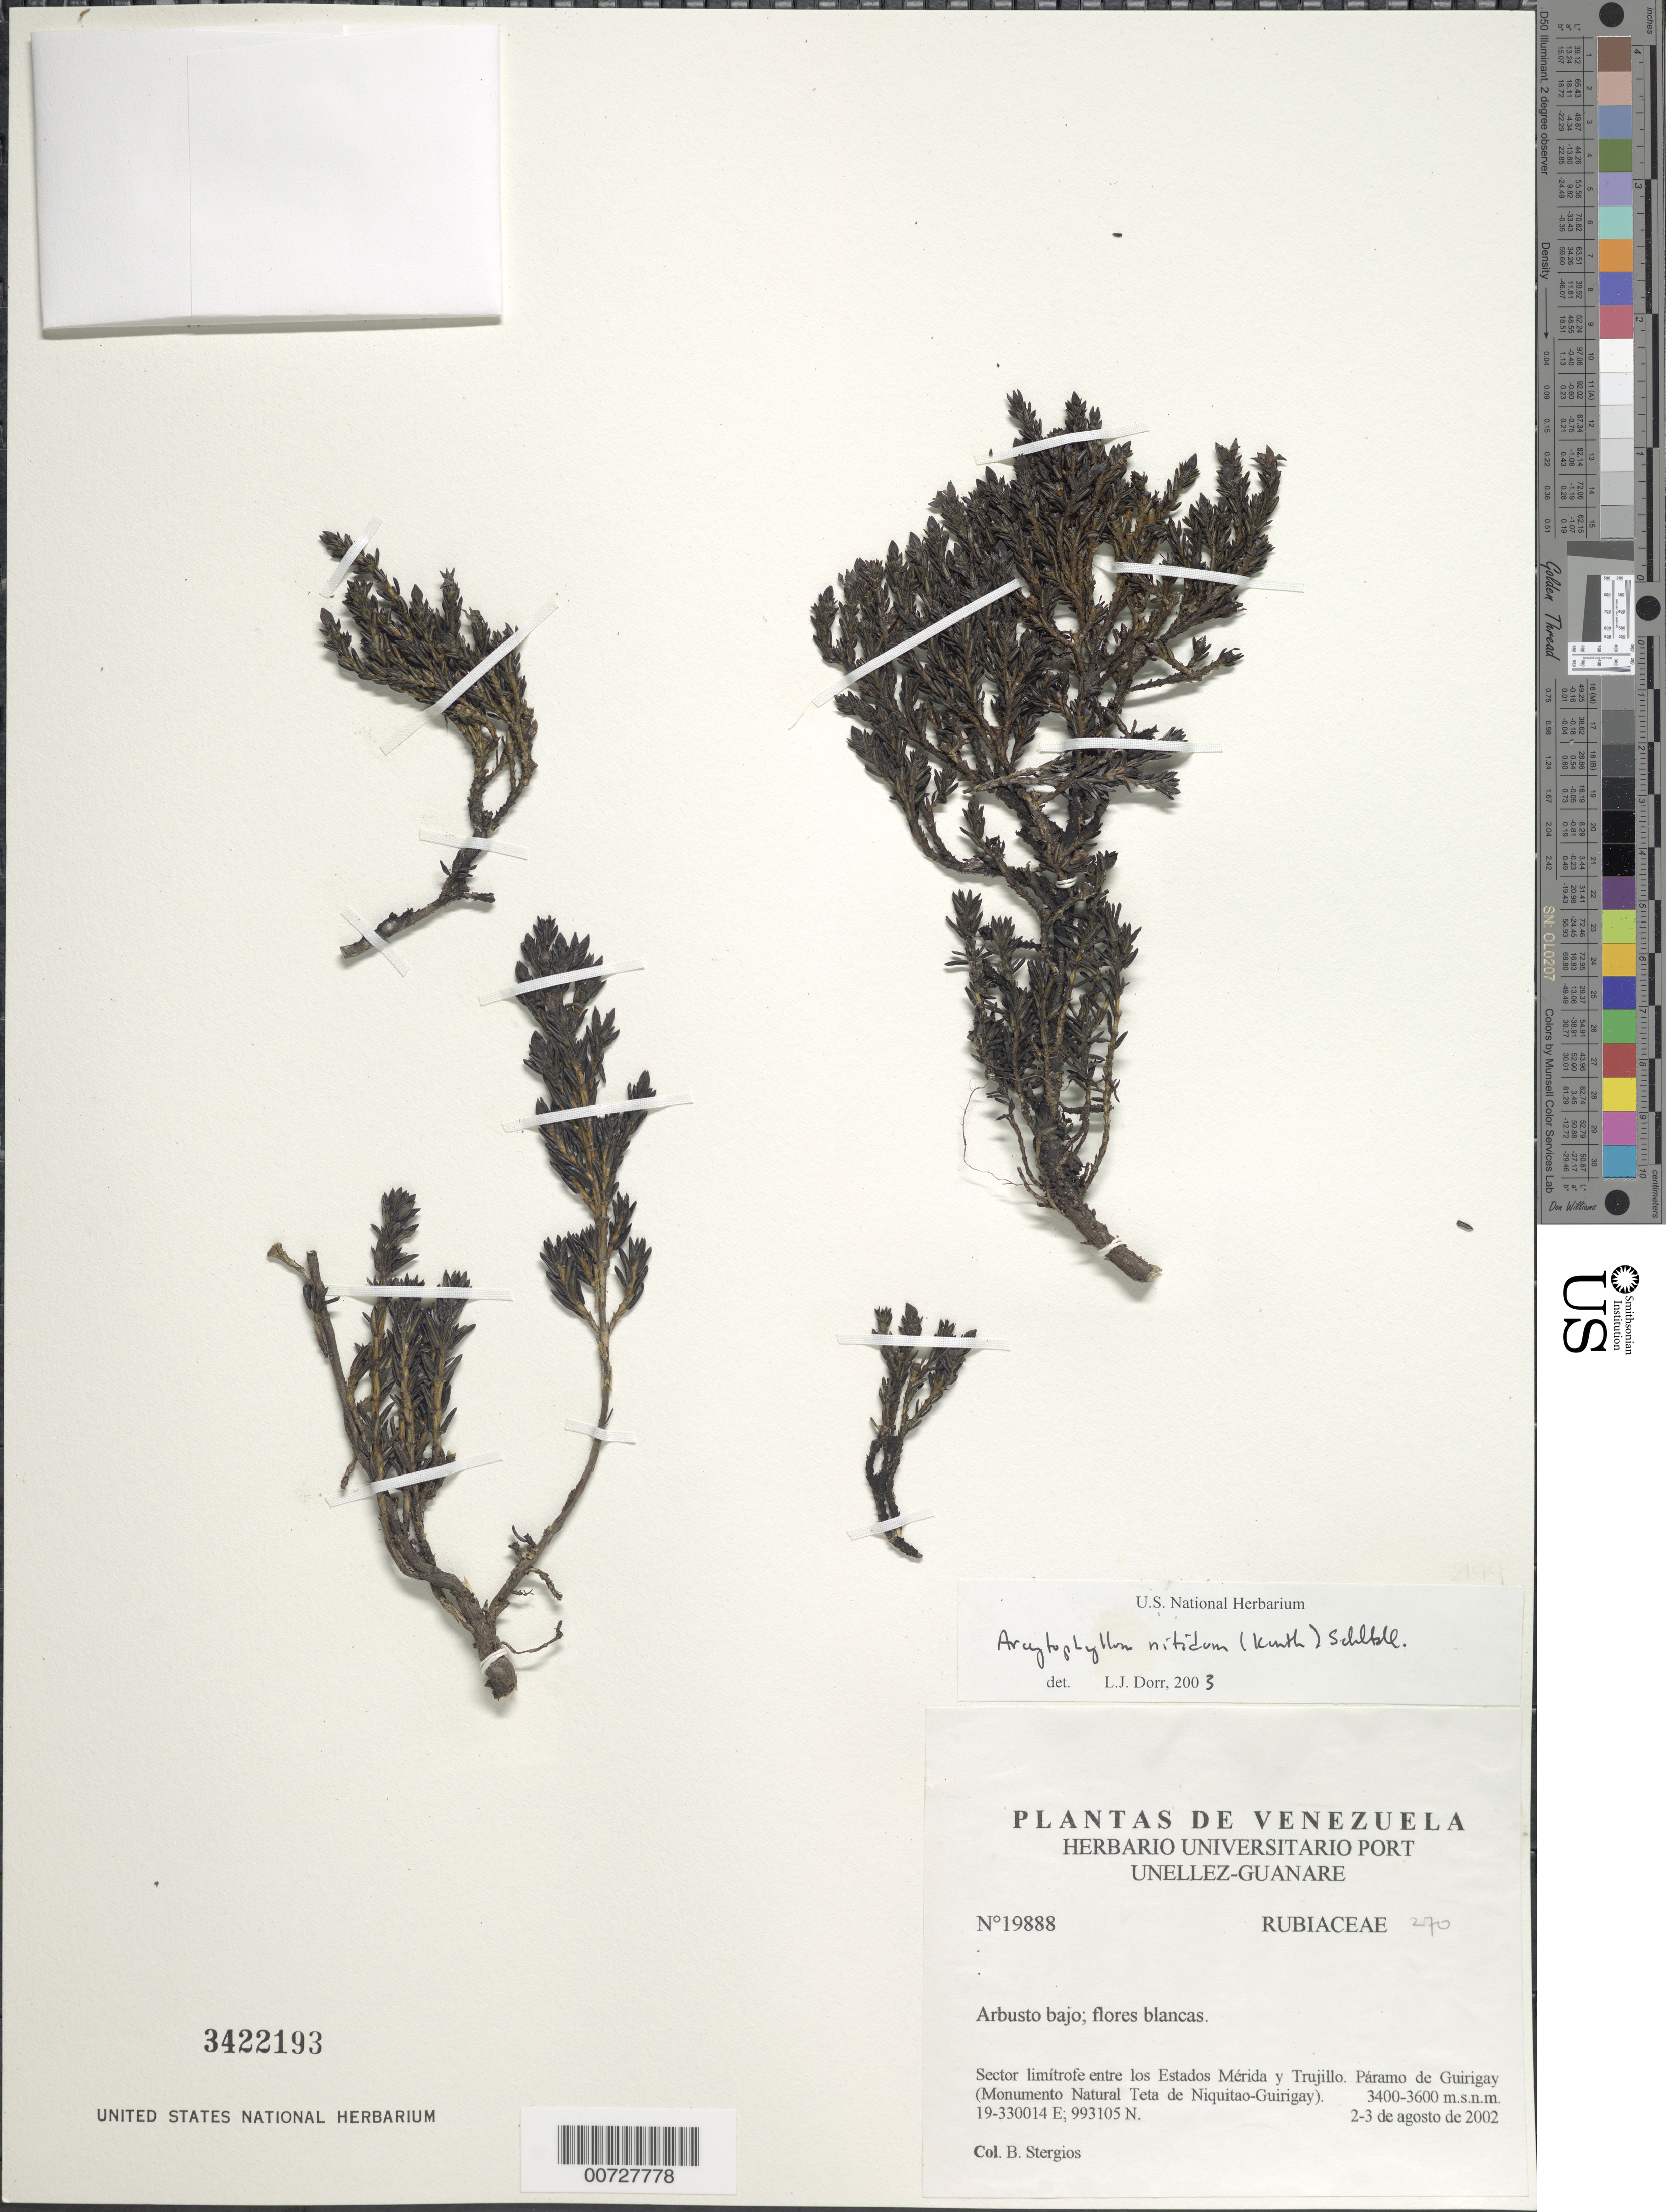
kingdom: Plantae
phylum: Tracheophyta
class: Magnoliopsida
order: Gentianales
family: Rubiaceae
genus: Arcytophyllum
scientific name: Arcytophyllum nitidum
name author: (Kunth) Schltdl.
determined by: Dorr, L. J., (BOT), Smithsonian Institution - National Museum of Natural History (UNITED STATES)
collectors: B. G. Stergios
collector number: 19888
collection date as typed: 02 Aug 2002 to 03 Aug 2002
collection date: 2002-08-02/2002-08-03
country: Venezuela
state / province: Trujillo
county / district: Boconó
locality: Páramo de Guirigay (Monumento Natural Teta de Niquitao-Guirigay). Sector limítrofe entre los Estados Mérida y Trujillo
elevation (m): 3400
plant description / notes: PORT, US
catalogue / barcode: US 3422193